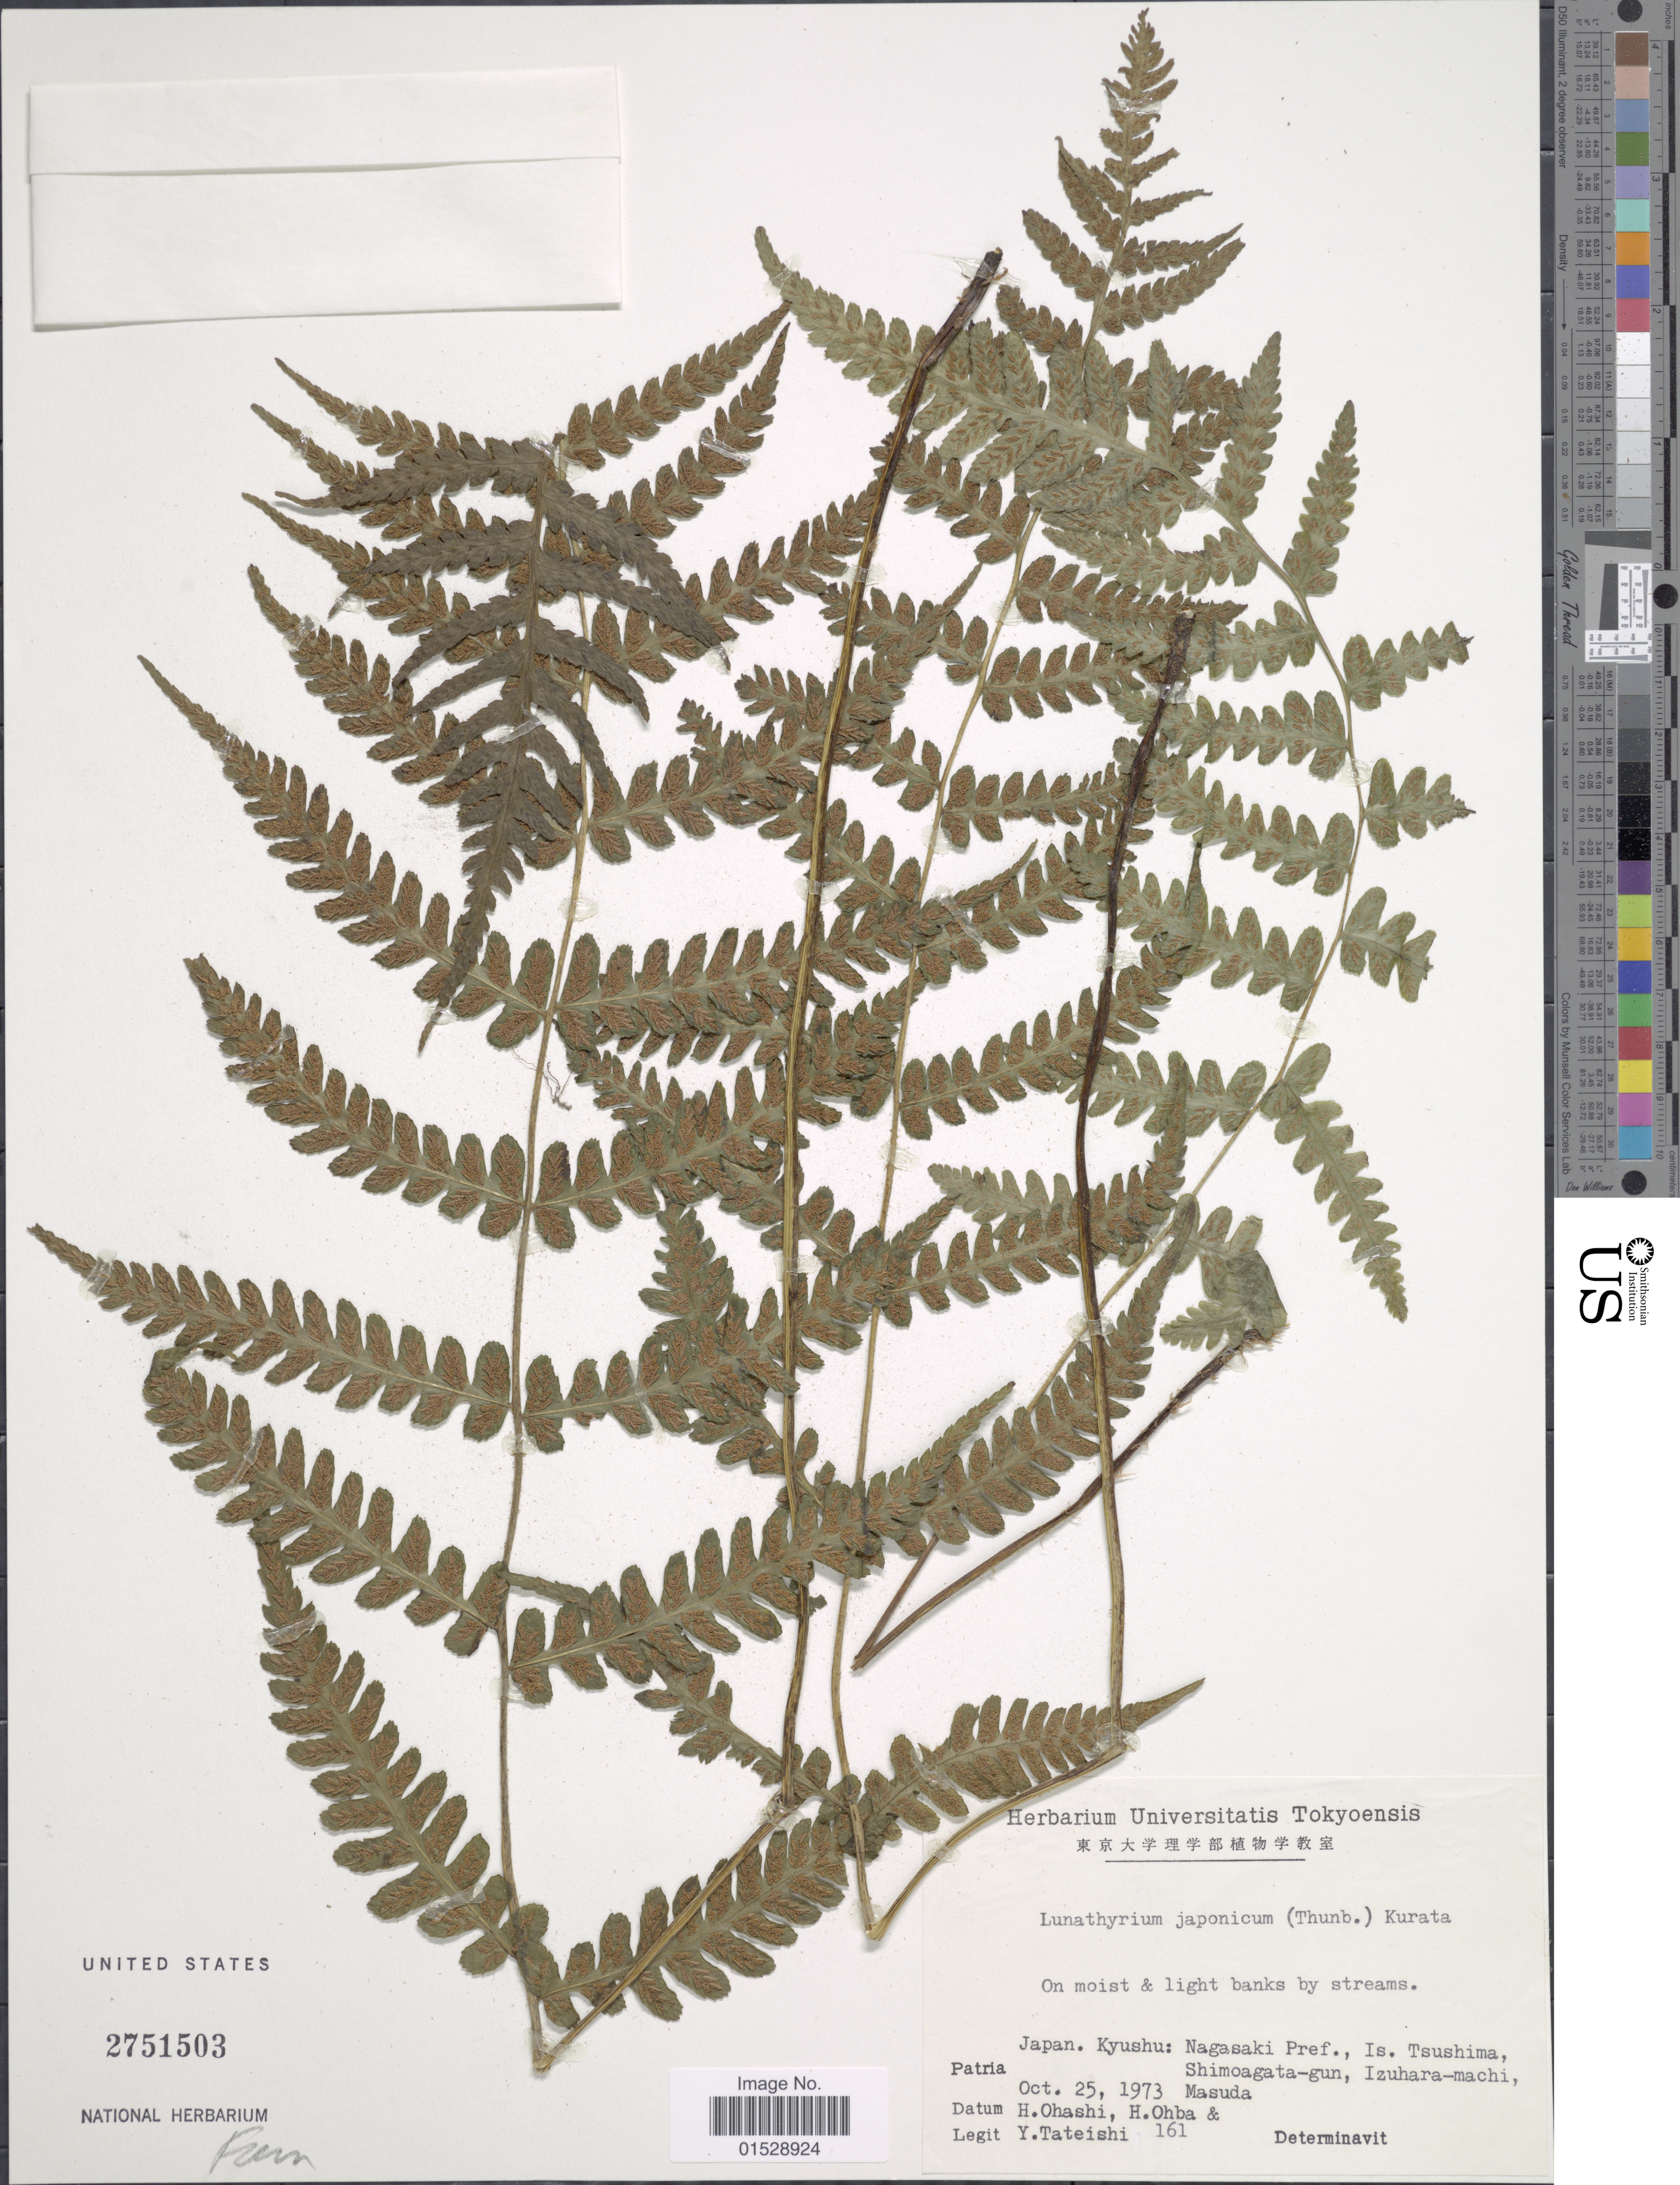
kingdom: Plantae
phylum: Tracheophyta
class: Polypodiopsida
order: Polypodiales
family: Athyriaceae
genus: Deparia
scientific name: Deparia japonica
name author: (Thunb.) M. Kato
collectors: H. Ohashi, H. Ohba & Y. Tateishi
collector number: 161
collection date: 1973-10-25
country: Japan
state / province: Nagasaki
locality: Japan, Kyushu: Nagasaki Pref., Is. Tsushima, Shimoagata-gun, Izuhara-machi, Masuda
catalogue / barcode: US 2751503